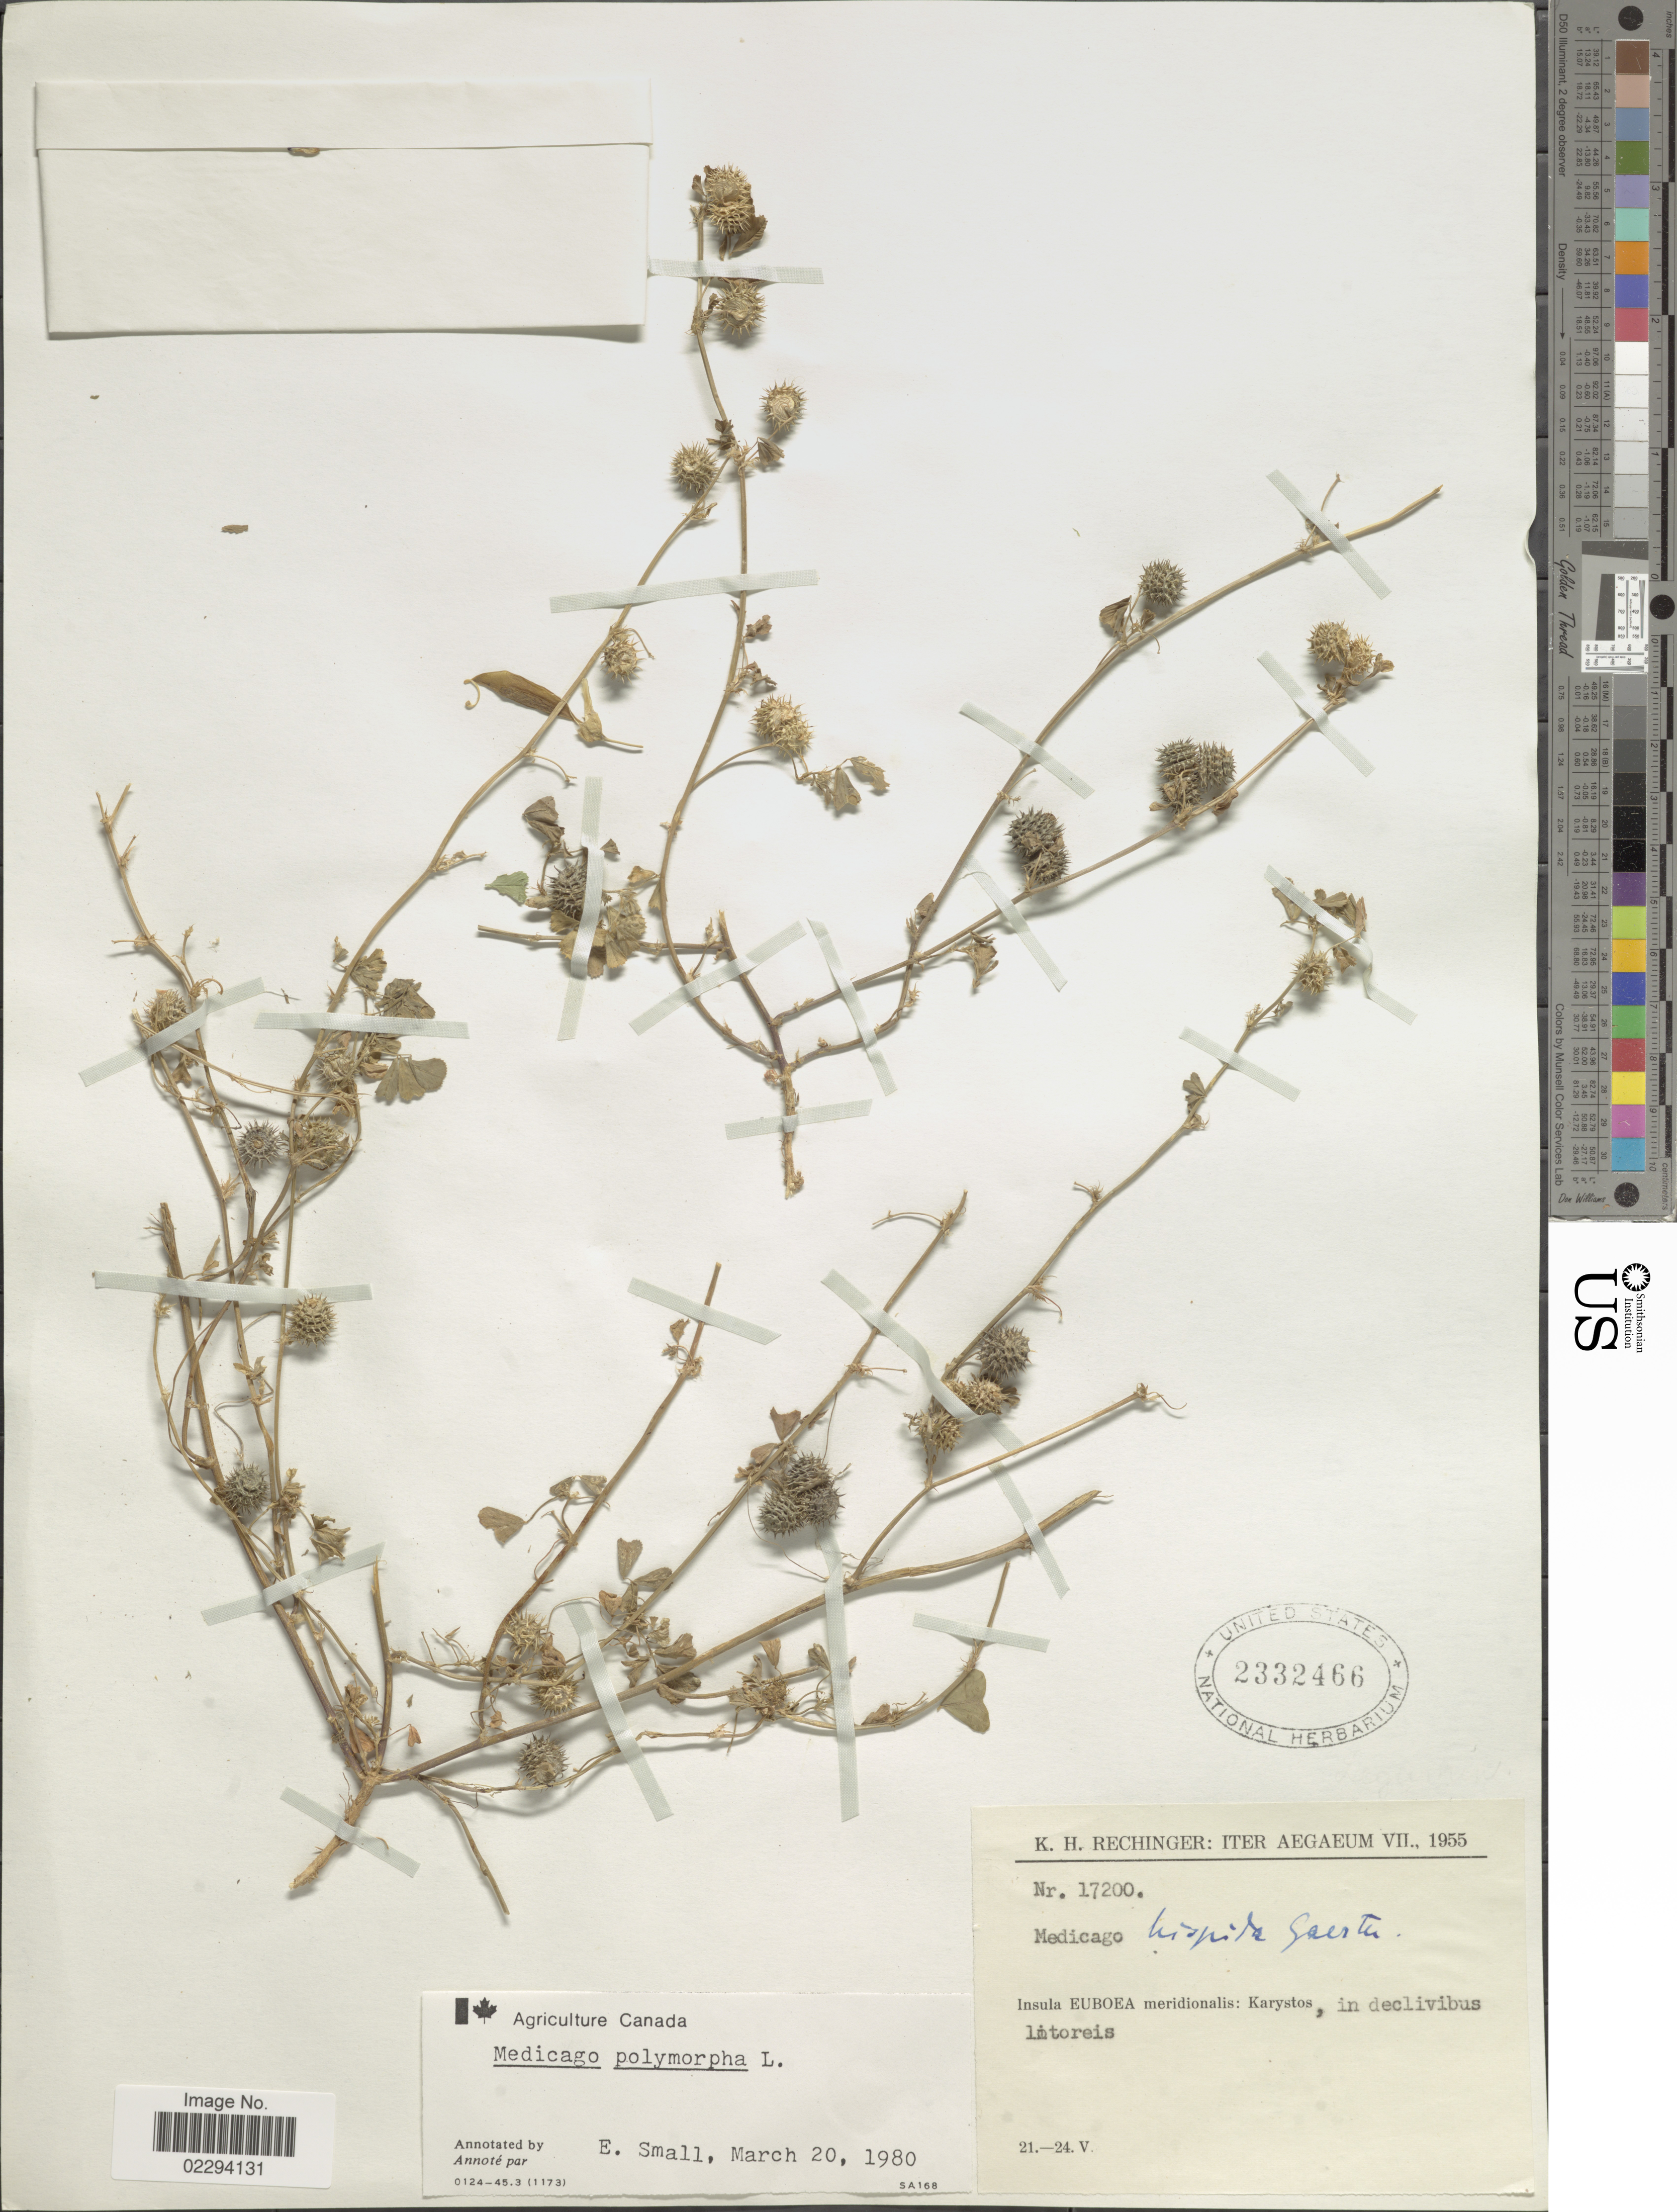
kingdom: Plantae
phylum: Tracheophyta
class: Magnoliopsida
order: Fabales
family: Fabaceae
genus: Medicago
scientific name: Medicago polymorpha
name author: L.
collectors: K. H. Rechinger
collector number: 17200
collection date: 1955-05-21/1955-05-24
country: Greece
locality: Iter Aegaeum. Insula Euboea meridionalis: Karystos, in declivibus litoreis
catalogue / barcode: US 2332466